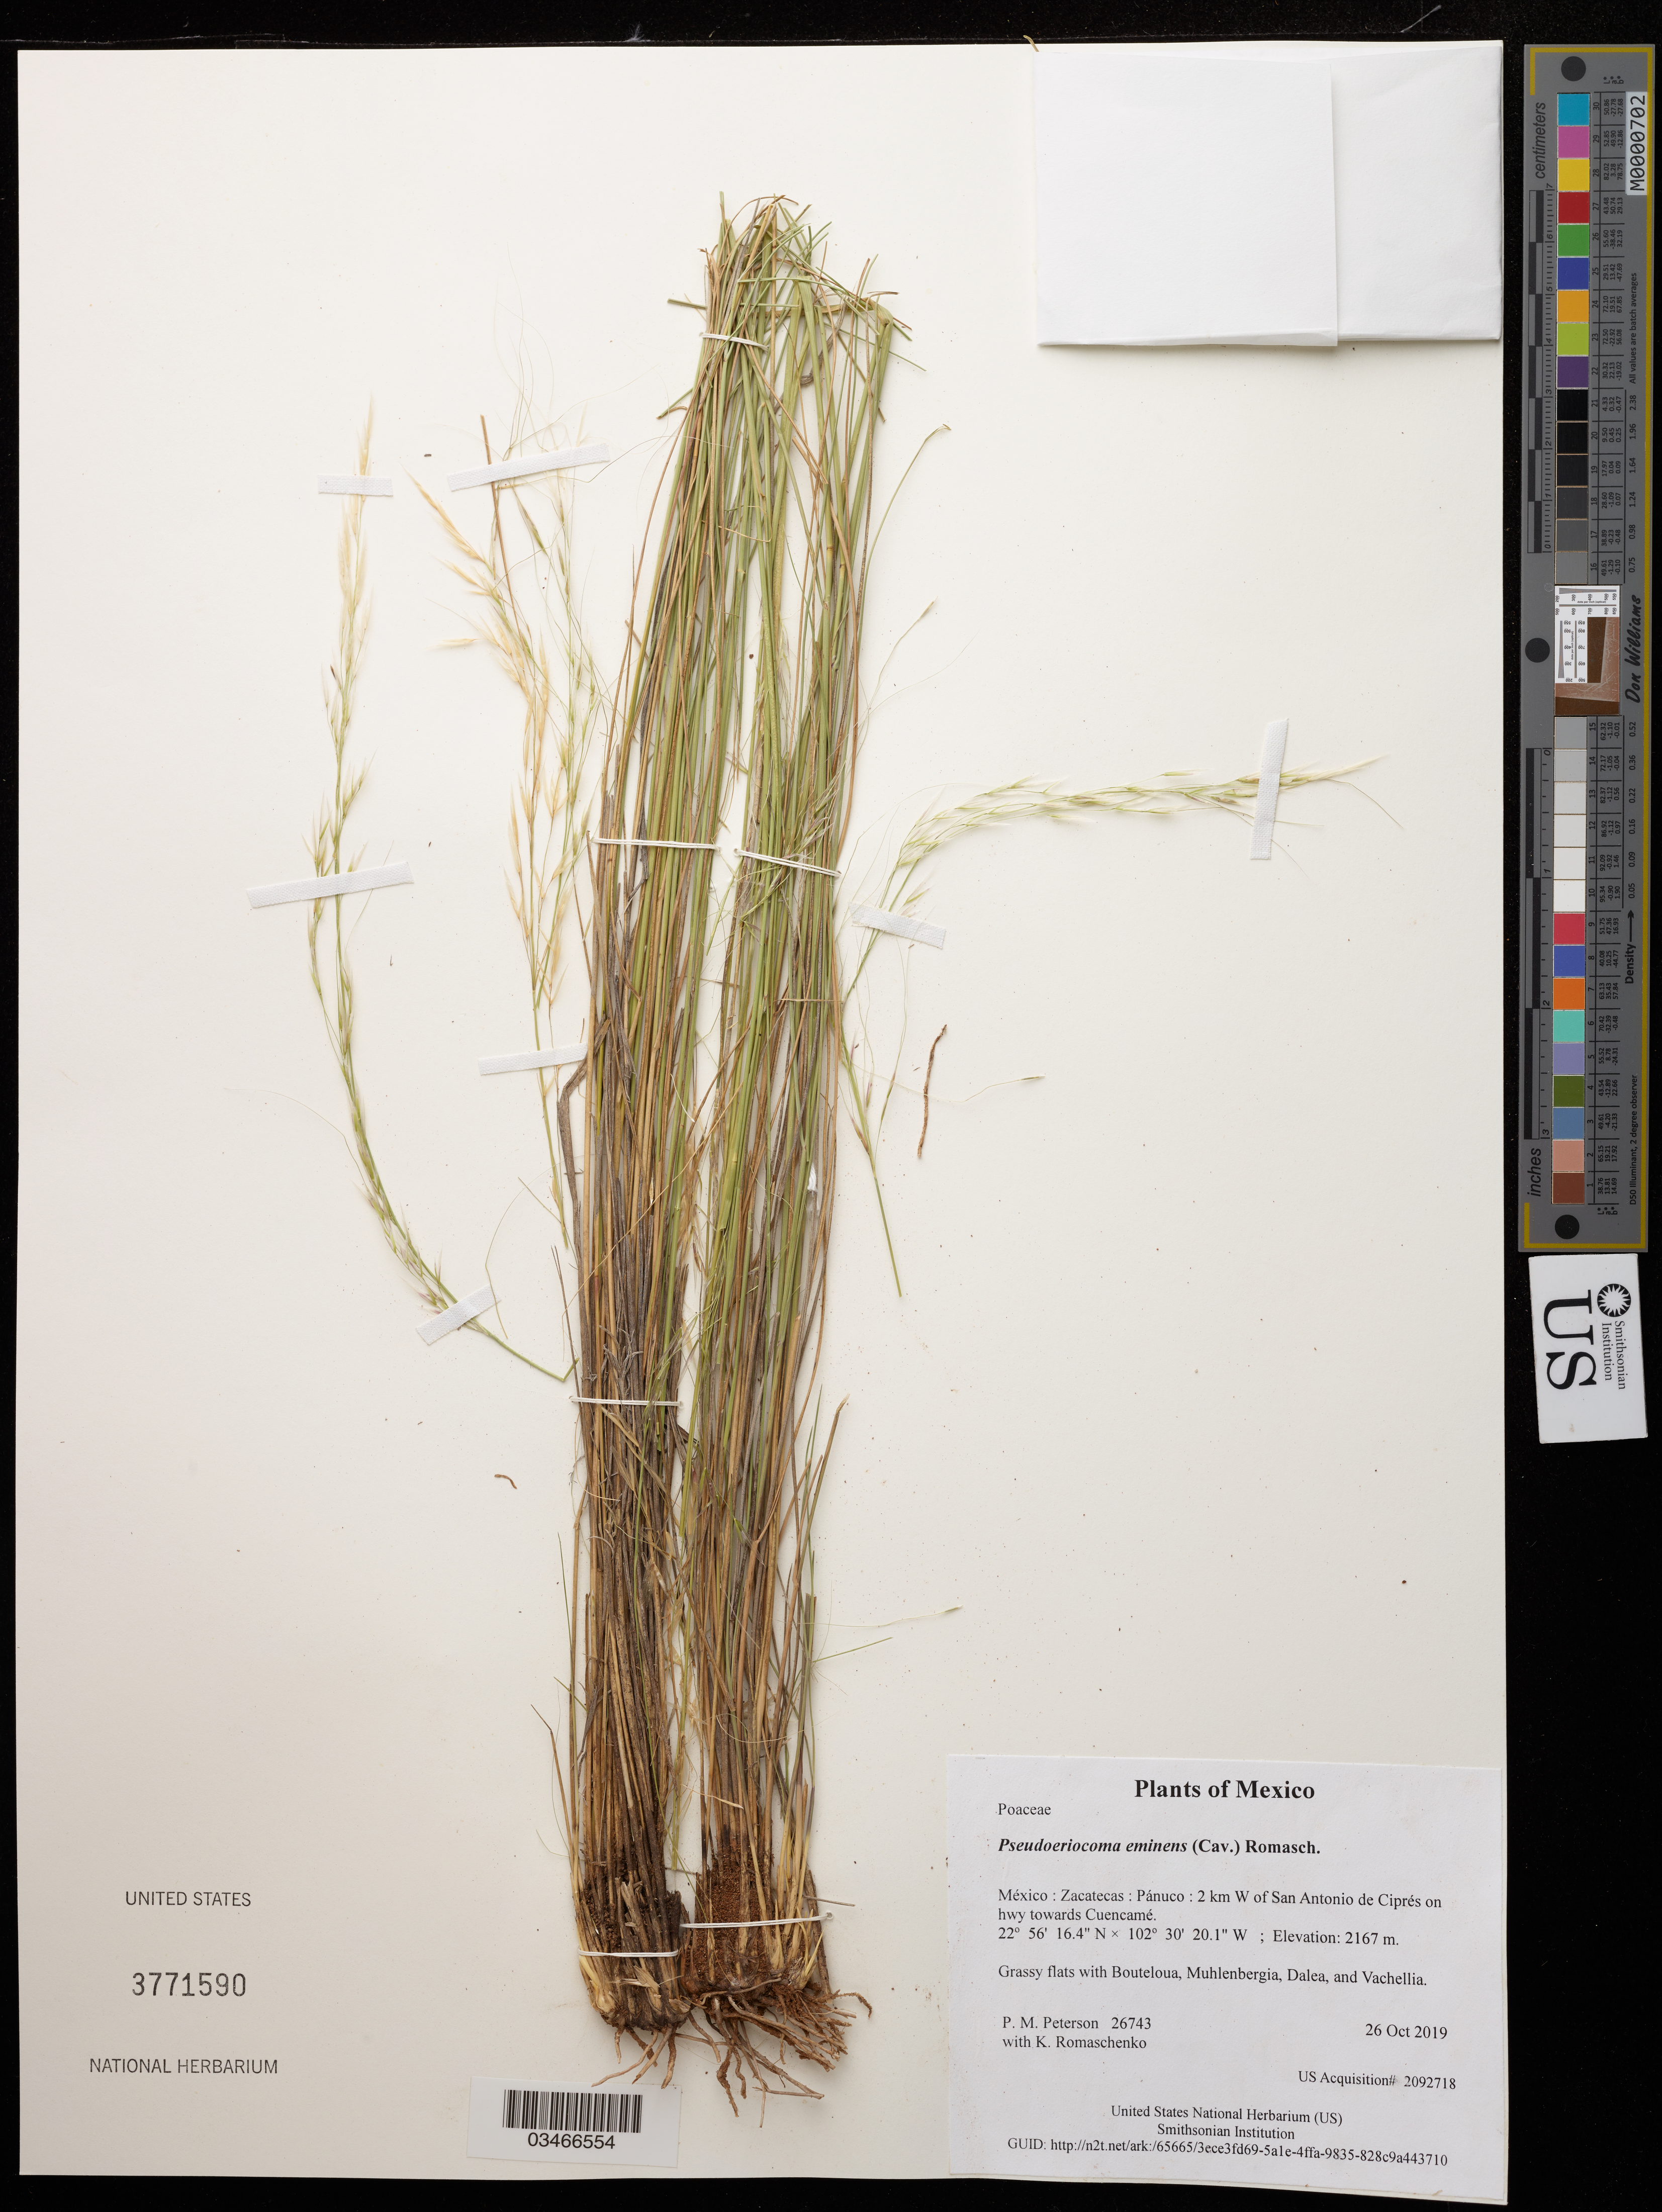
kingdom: Plantae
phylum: Tracheophyta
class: Liliopsida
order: Poales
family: Poaceae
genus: Pseudoeriocoma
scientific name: Pseudoeriocoma eminens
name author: (Cav.) Romasch.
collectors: P. M. Peterson & K. Romaschenko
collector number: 26743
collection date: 2019-10-26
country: México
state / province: Zacatecas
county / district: Pánuco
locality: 2 km W of San Antonio de Ciprés on hwy towards Cuencamé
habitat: Grassy flats with Bouteloua, Muhlenbergia, Dalea, and Vachellia.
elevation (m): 2167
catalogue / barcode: US 3771590